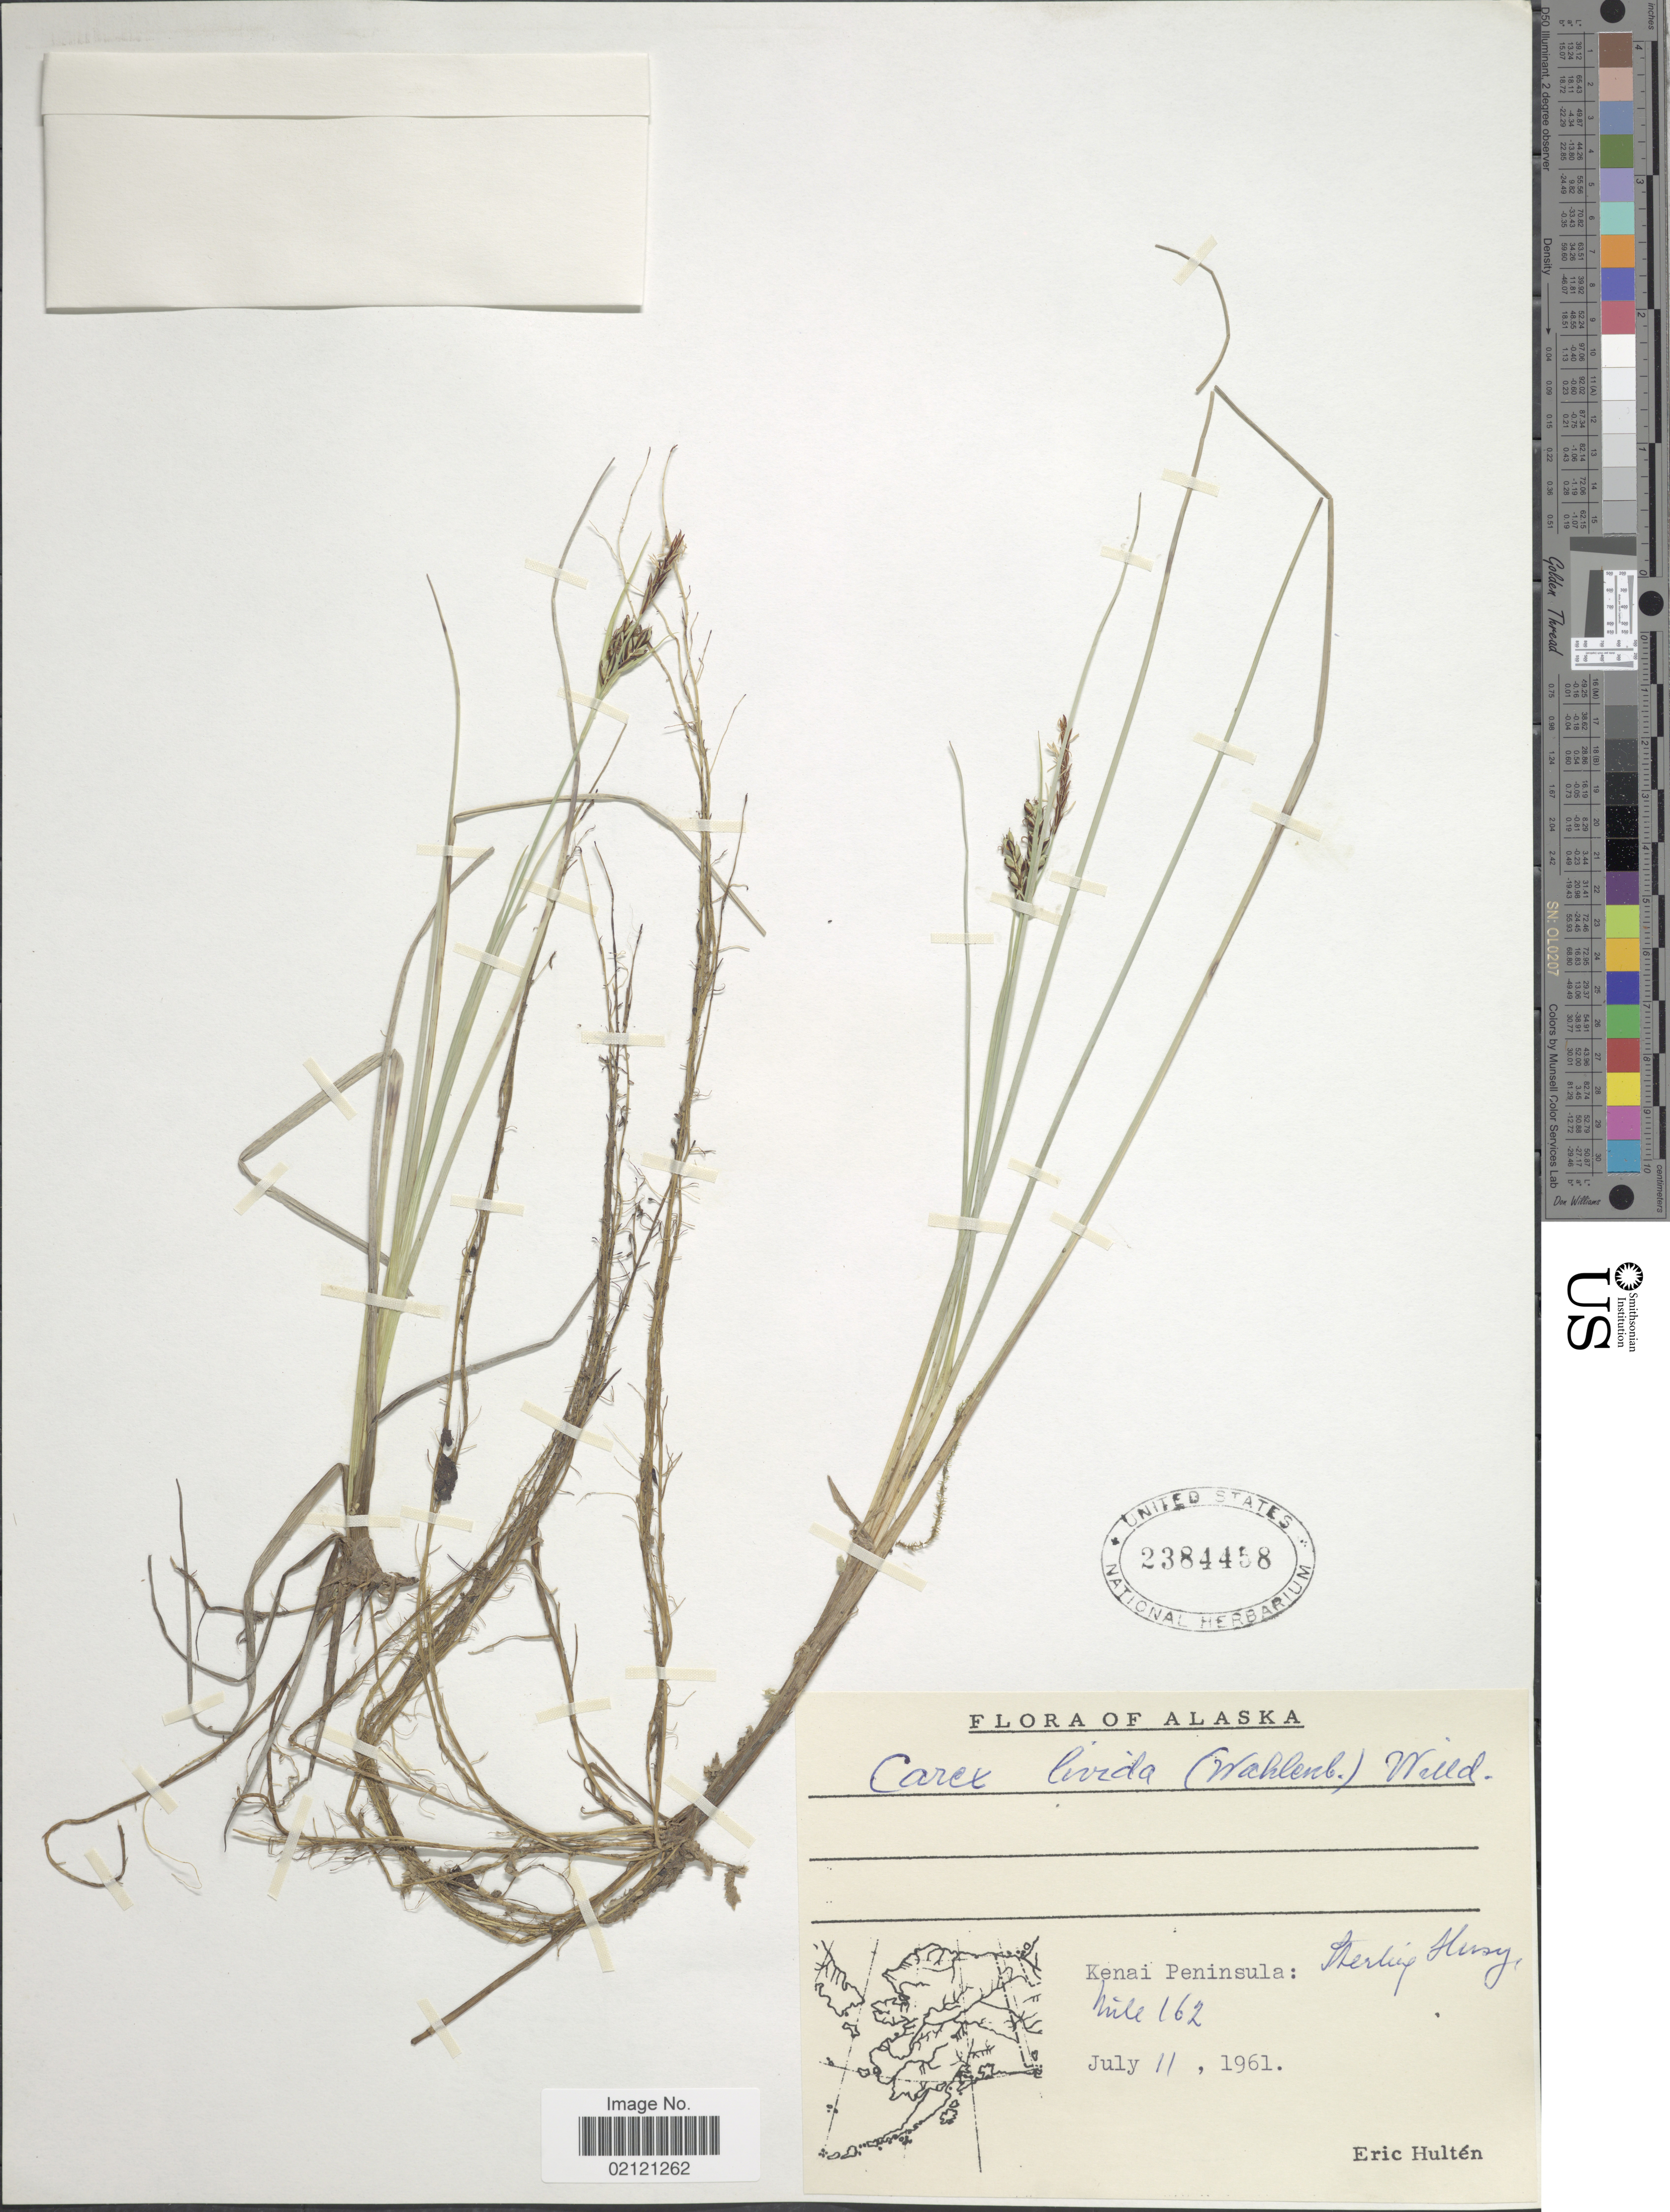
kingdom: Plantae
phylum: Tracheophyta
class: Liliopsida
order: Poales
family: Cyperaceae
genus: Carex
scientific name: Carex livida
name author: (Wahlenb.) Willd.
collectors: E. G. Hultén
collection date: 1961-07-11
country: United States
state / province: Alaska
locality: Kenai Peninsula: Sterling Hwy, Mile 162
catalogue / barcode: US 2384458